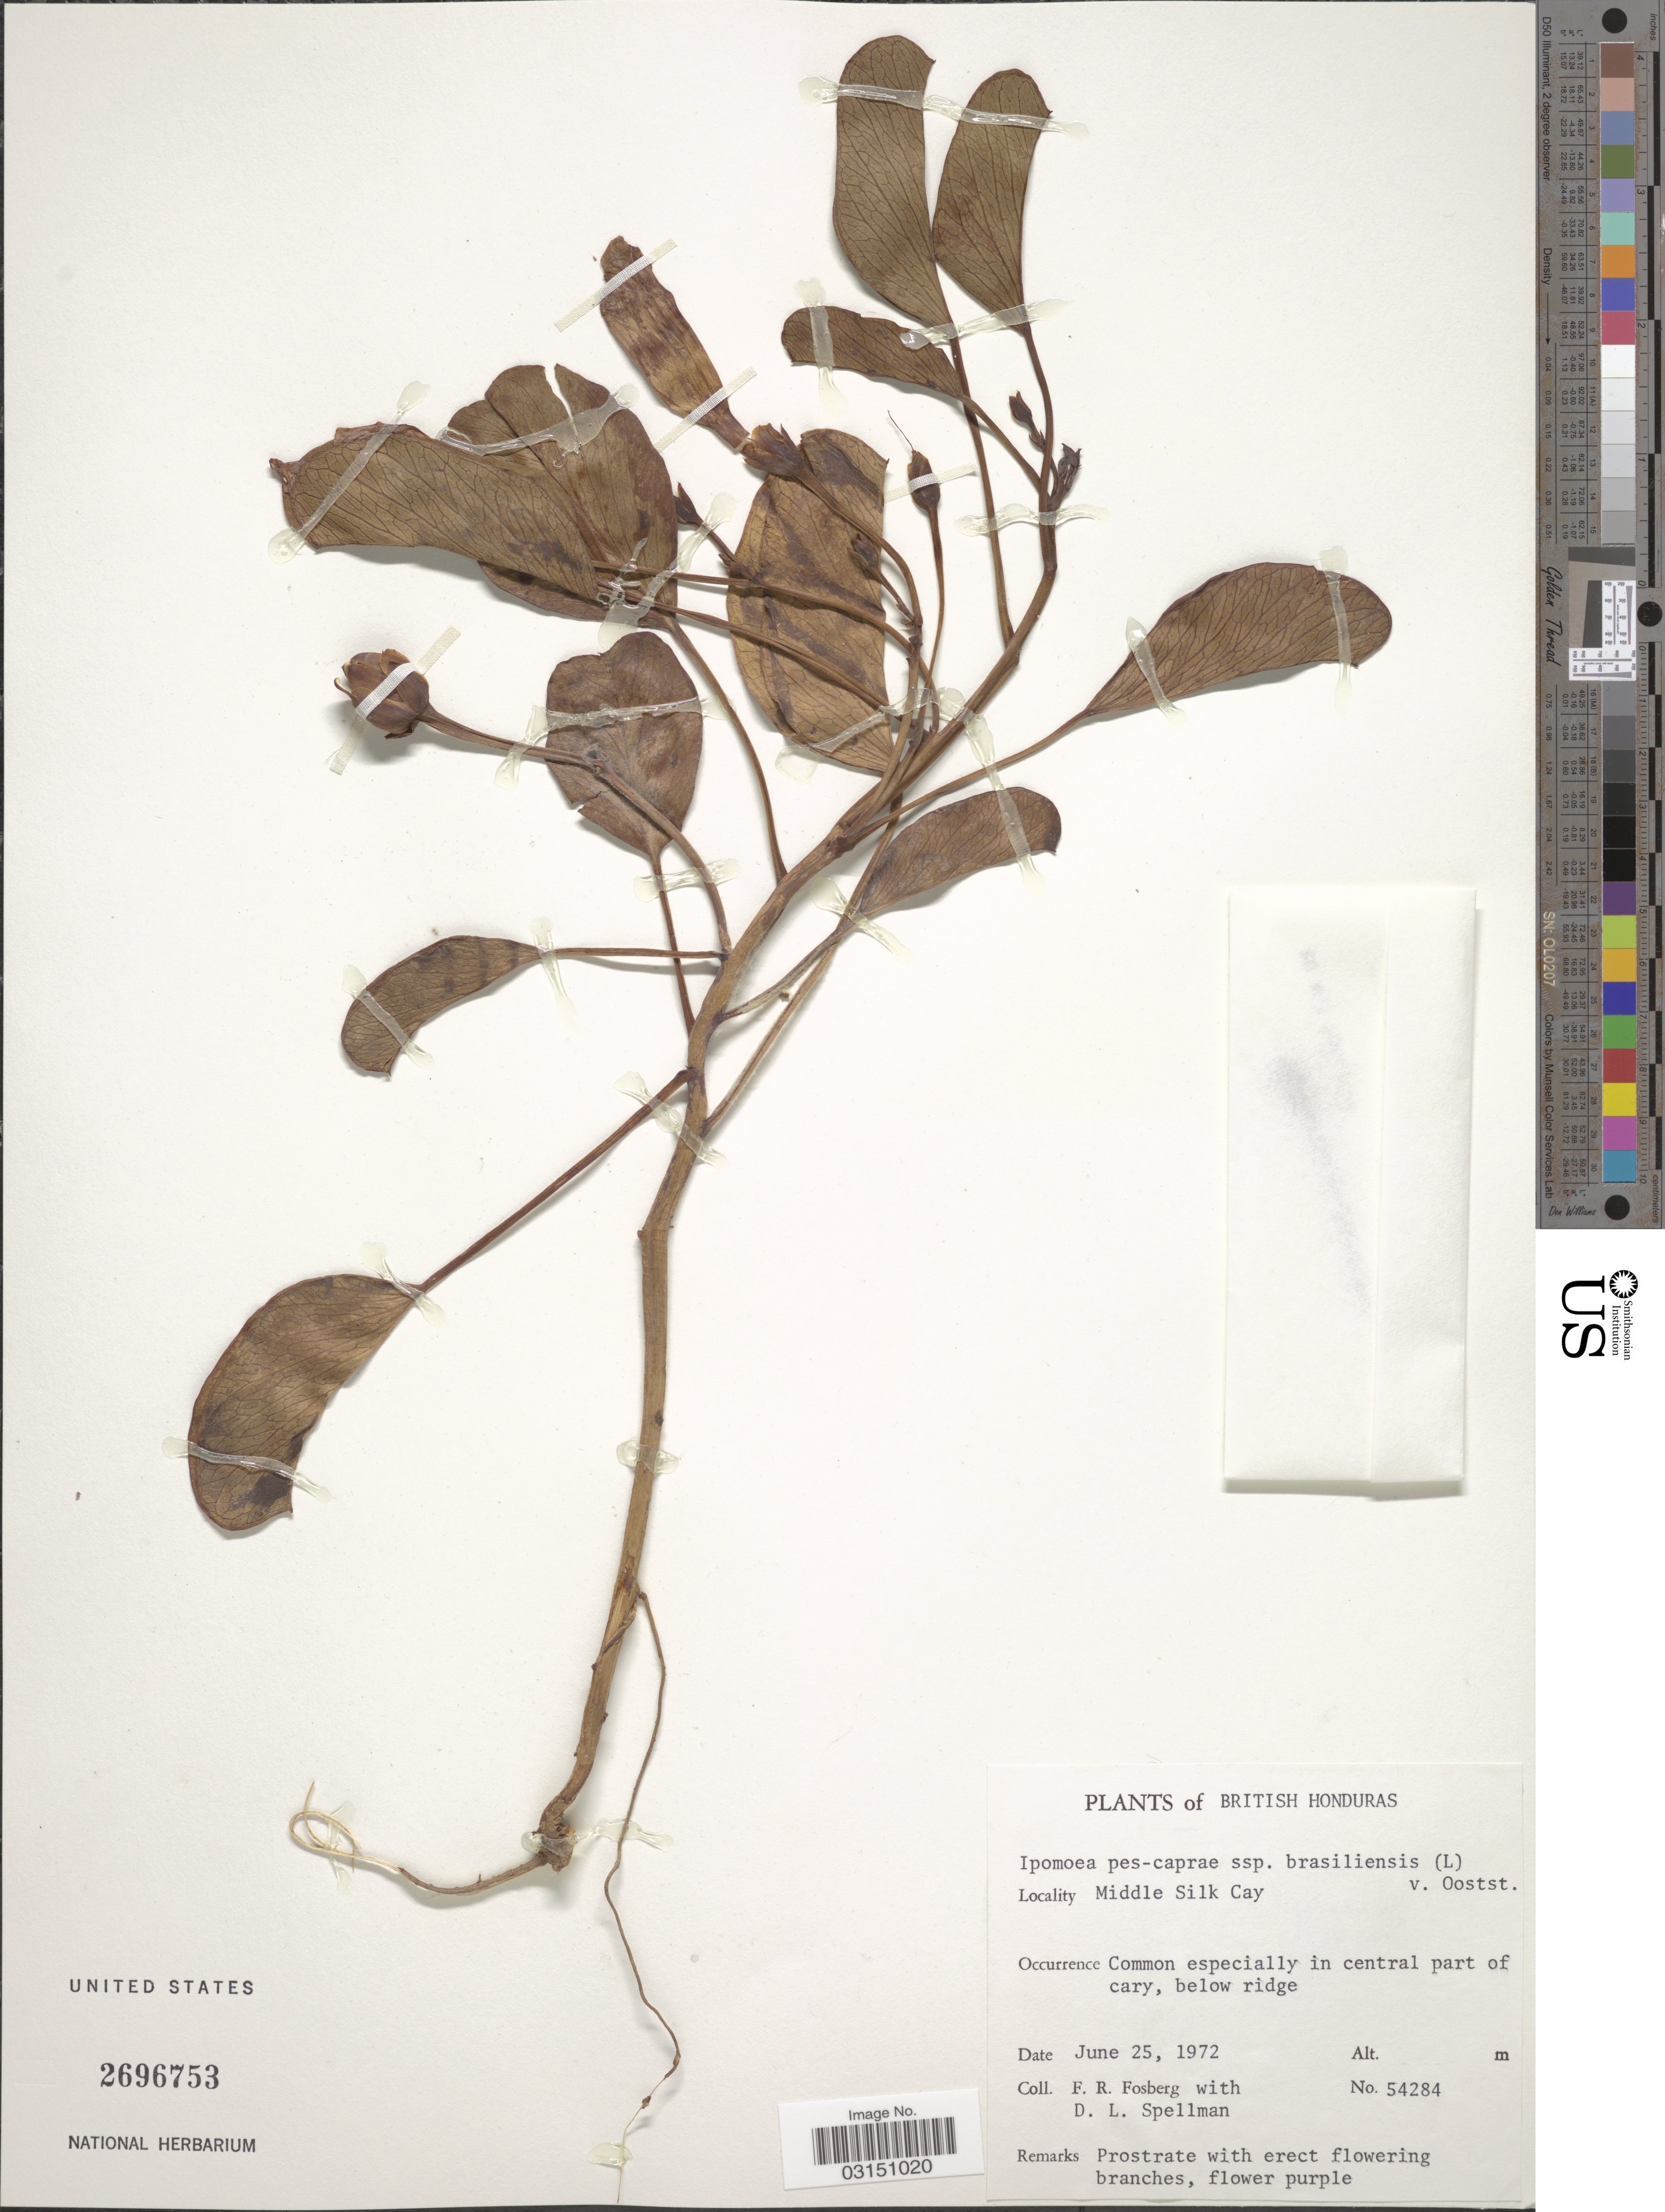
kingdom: Plantae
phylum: Tracheophyta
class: Magnoliopsida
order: Solanales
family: Convolvulaceae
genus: Ipomoea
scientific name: Ipomoea pes-caprae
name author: (L.) R. Br.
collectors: F. R. Fosberg & D. L. Spellman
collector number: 54284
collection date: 1972-06-25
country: Belize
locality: British Honduras. Middle Silk Cay, in central part of cary, below ridge.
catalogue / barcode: US 2696753